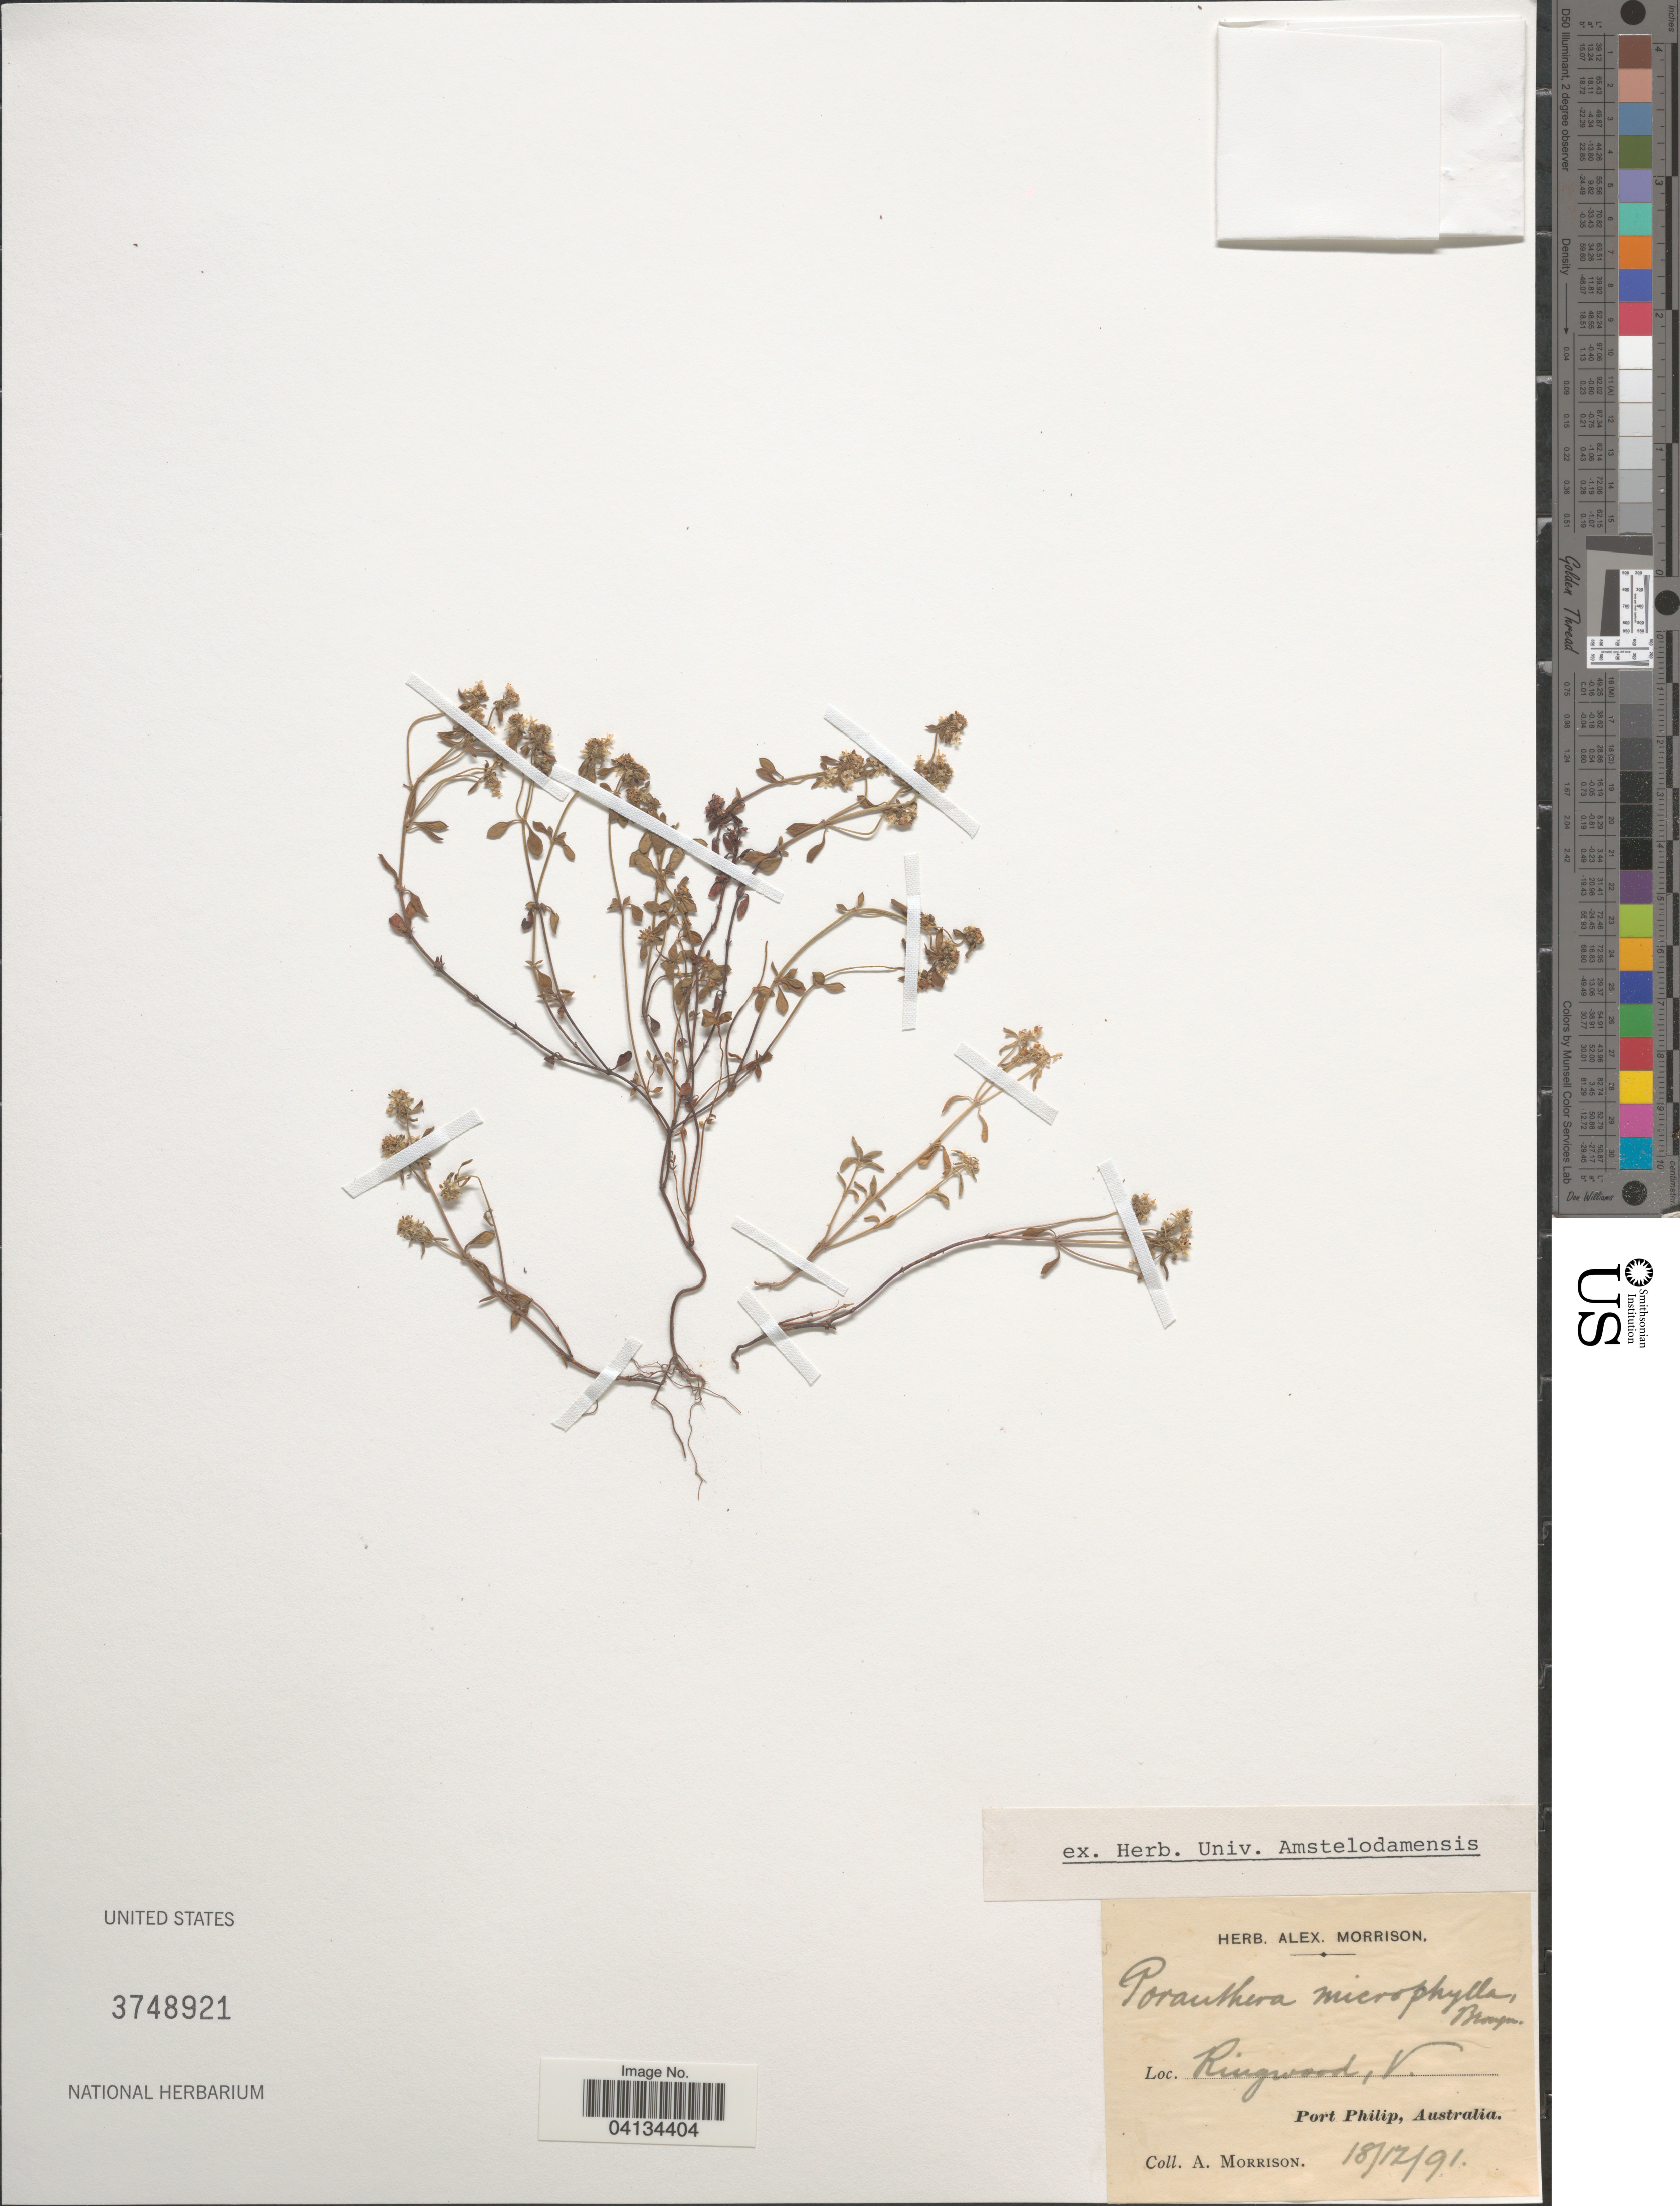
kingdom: Plantae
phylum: Tracheophyta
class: Magnoliopsida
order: Malpighiales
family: Phyllanthaceae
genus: Poranthera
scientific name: Poranthera microphylla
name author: Brongn.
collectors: A. Morrison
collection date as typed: Transcribed d/m/y: 18/12/91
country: Australia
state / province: Victoria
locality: Ringwood, V. Port Philip.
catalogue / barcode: US 3748921